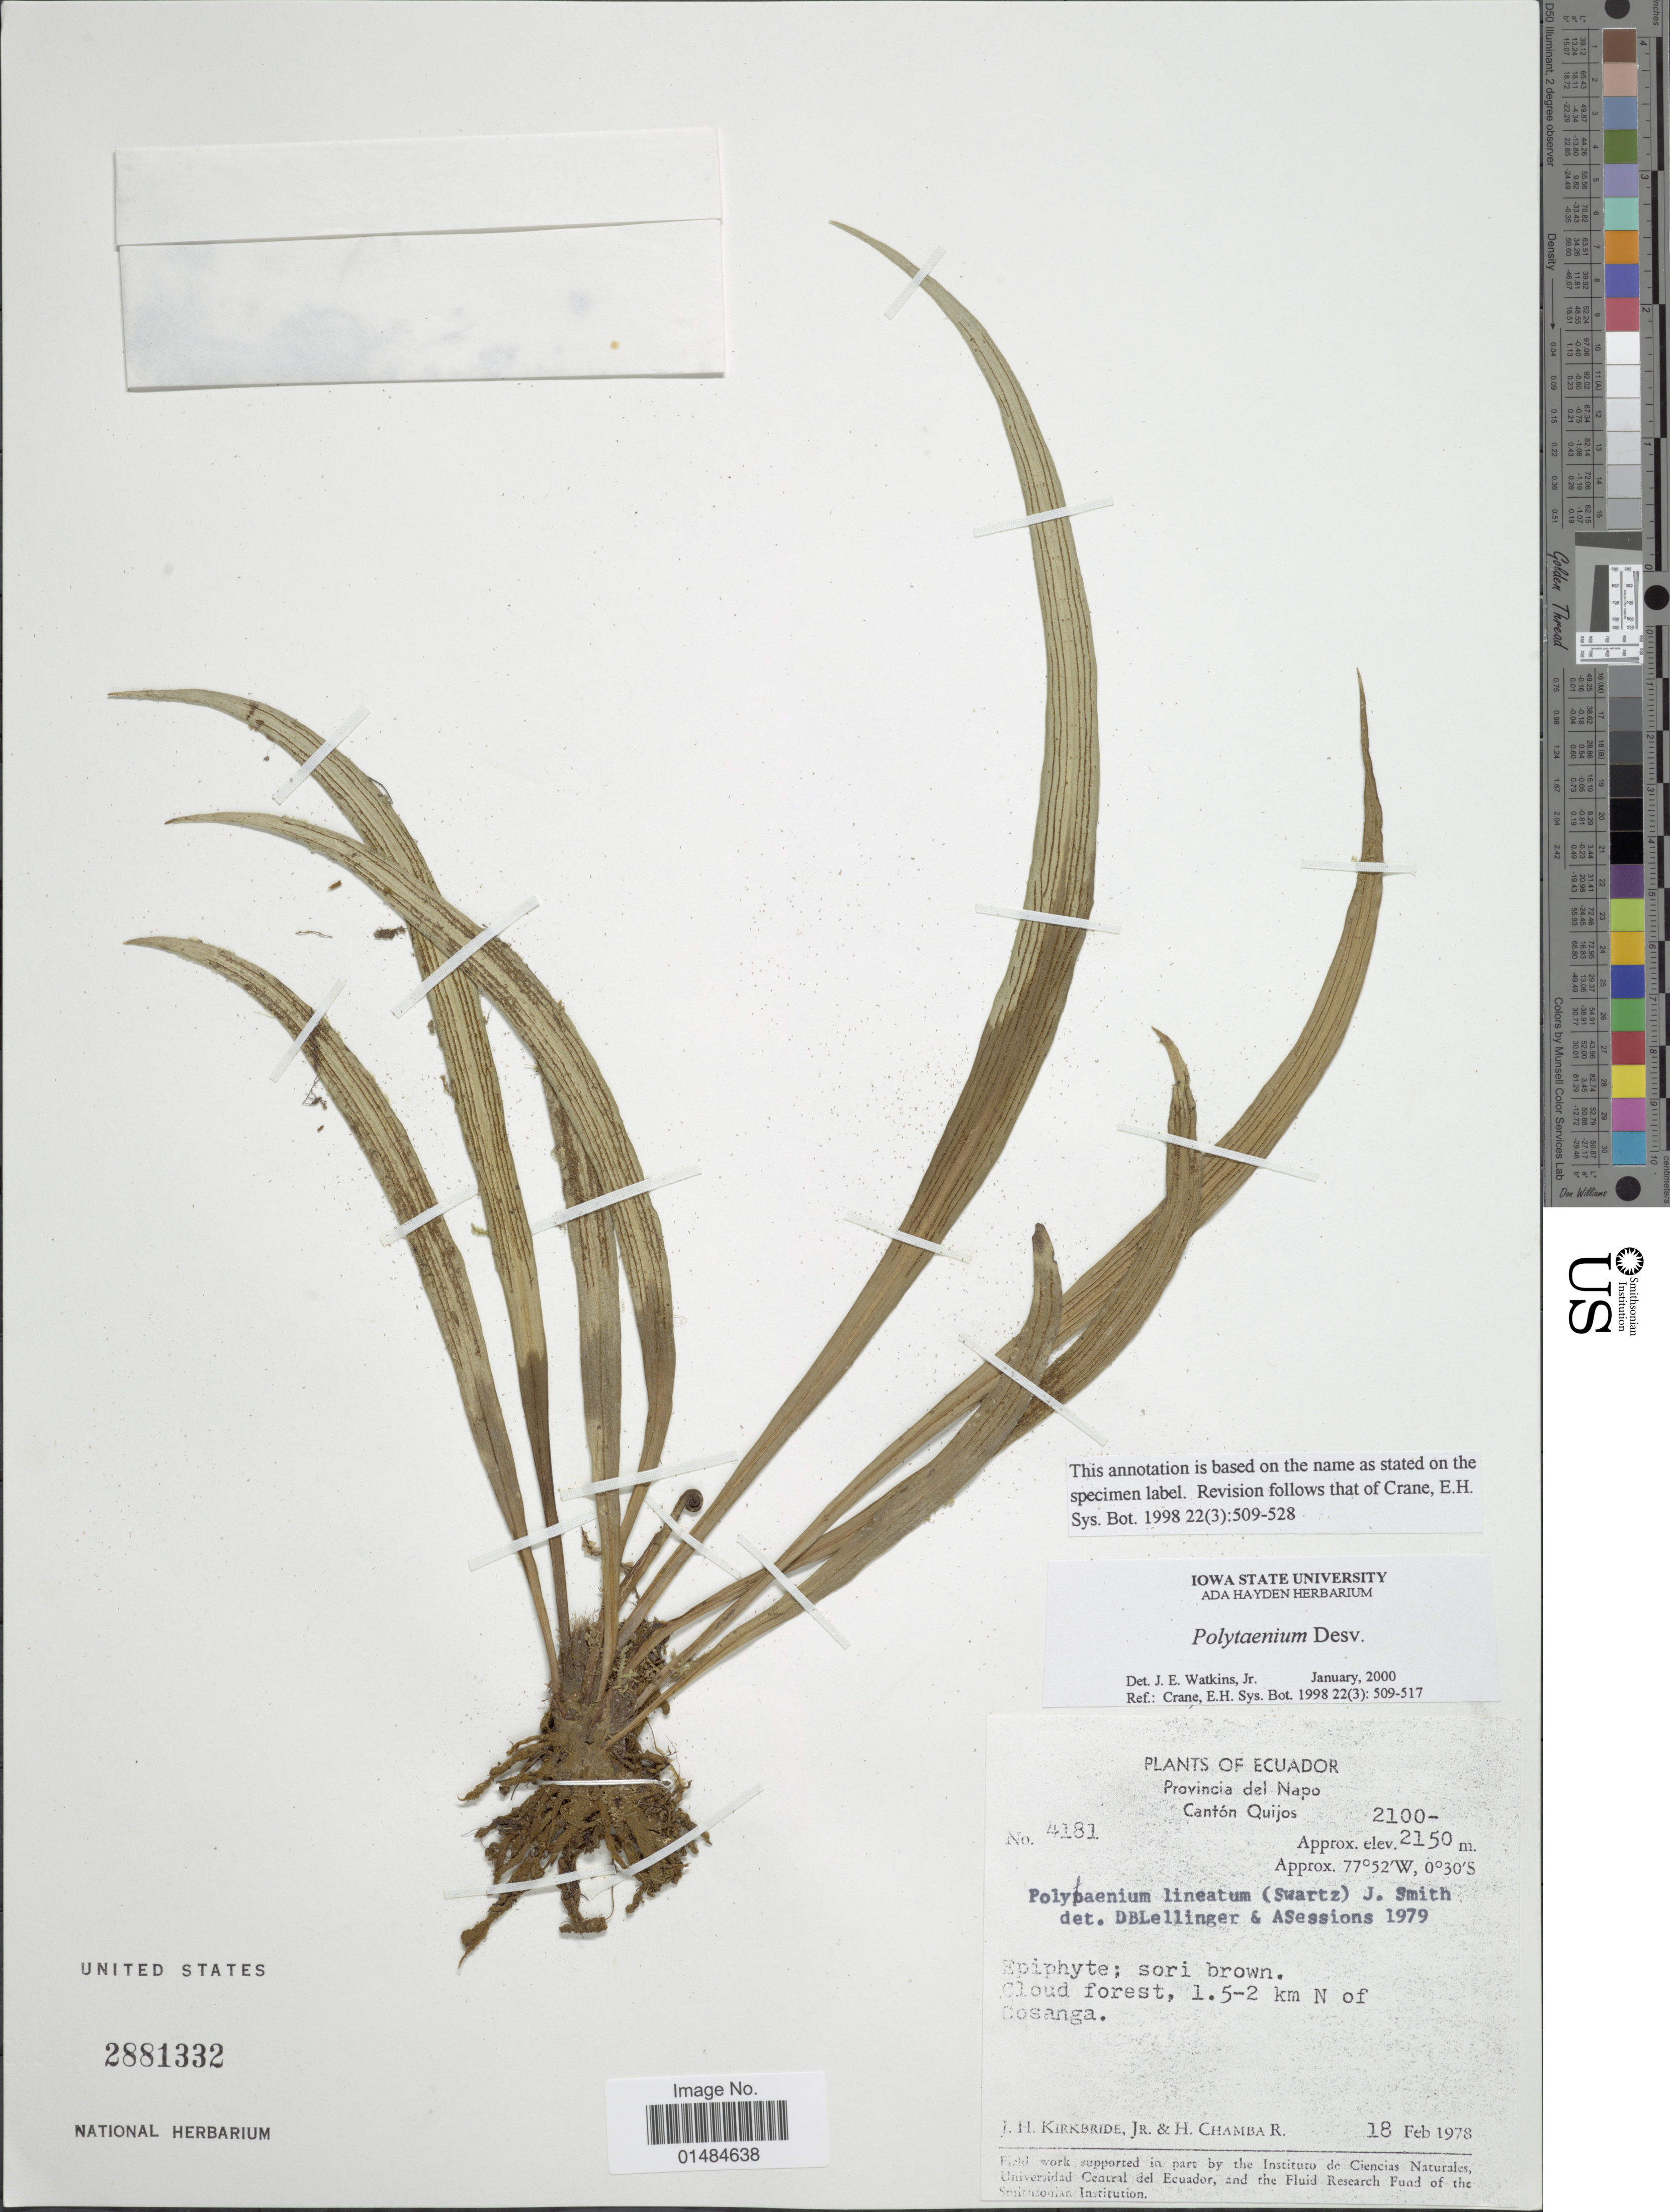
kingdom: Plantae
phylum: Tracheophyta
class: Polypodiopsida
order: Polypodiales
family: Pteridaceae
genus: Polytaenium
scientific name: Polytaenium lineatum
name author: (Sw.) J. Sm.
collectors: J. H. Kirkbride & H. Chamba-R.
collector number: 4181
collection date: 1978-02-18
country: Ecuador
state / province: Napo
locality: Cantón Quijos. Cosanga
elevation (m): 2100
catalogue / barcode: US 2881332